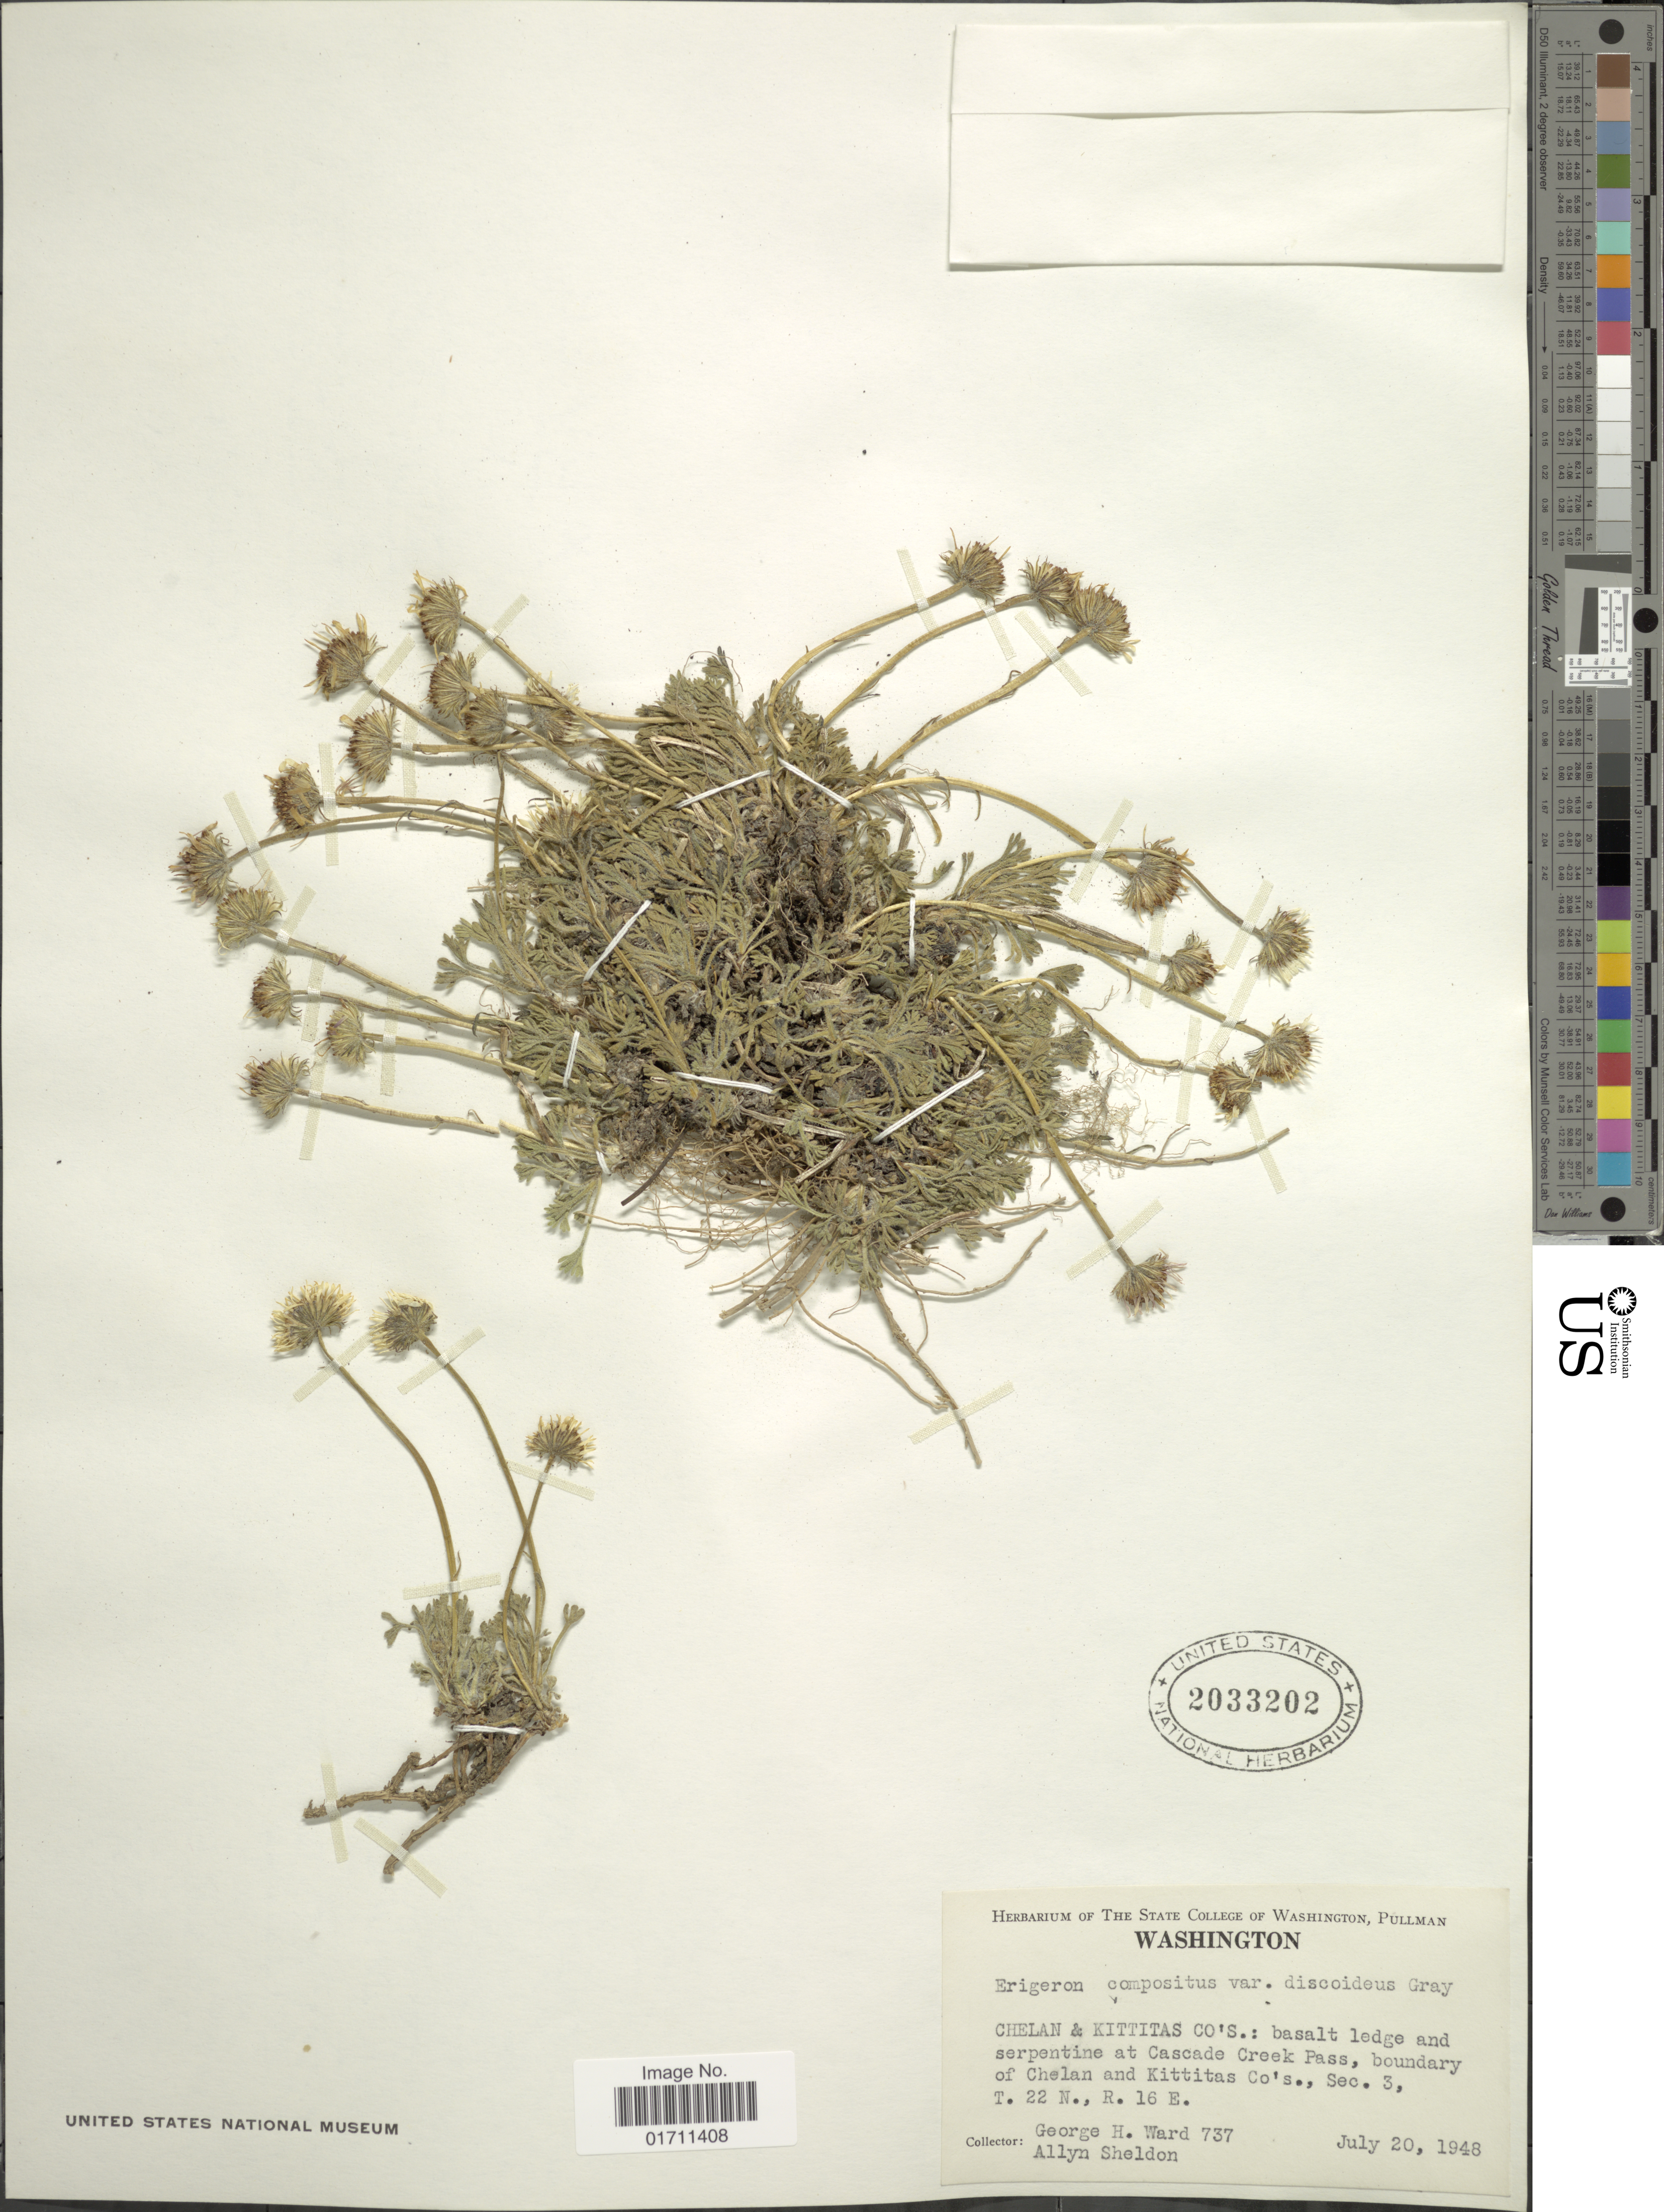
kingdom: Plantae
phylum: Tracheophyta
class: Magnoliopsida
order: Asterales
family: Asteraceae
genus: Erigeron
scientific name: Erigeron compositus subsp. discoideus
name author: (A. Gray) Piper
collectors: G. H. Ward & A. Sheldon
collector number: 737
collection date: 1948-07-20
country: United States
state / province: Washington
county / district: Kittitas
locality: Chelan & Kittitas Co's.: basalt ledge and serpentine at Cascade Creek Pass, boundary of Chelan and Kittitas Co's., Sec. 3, T. 22 N., R. 16 E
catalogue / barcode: US 2033202